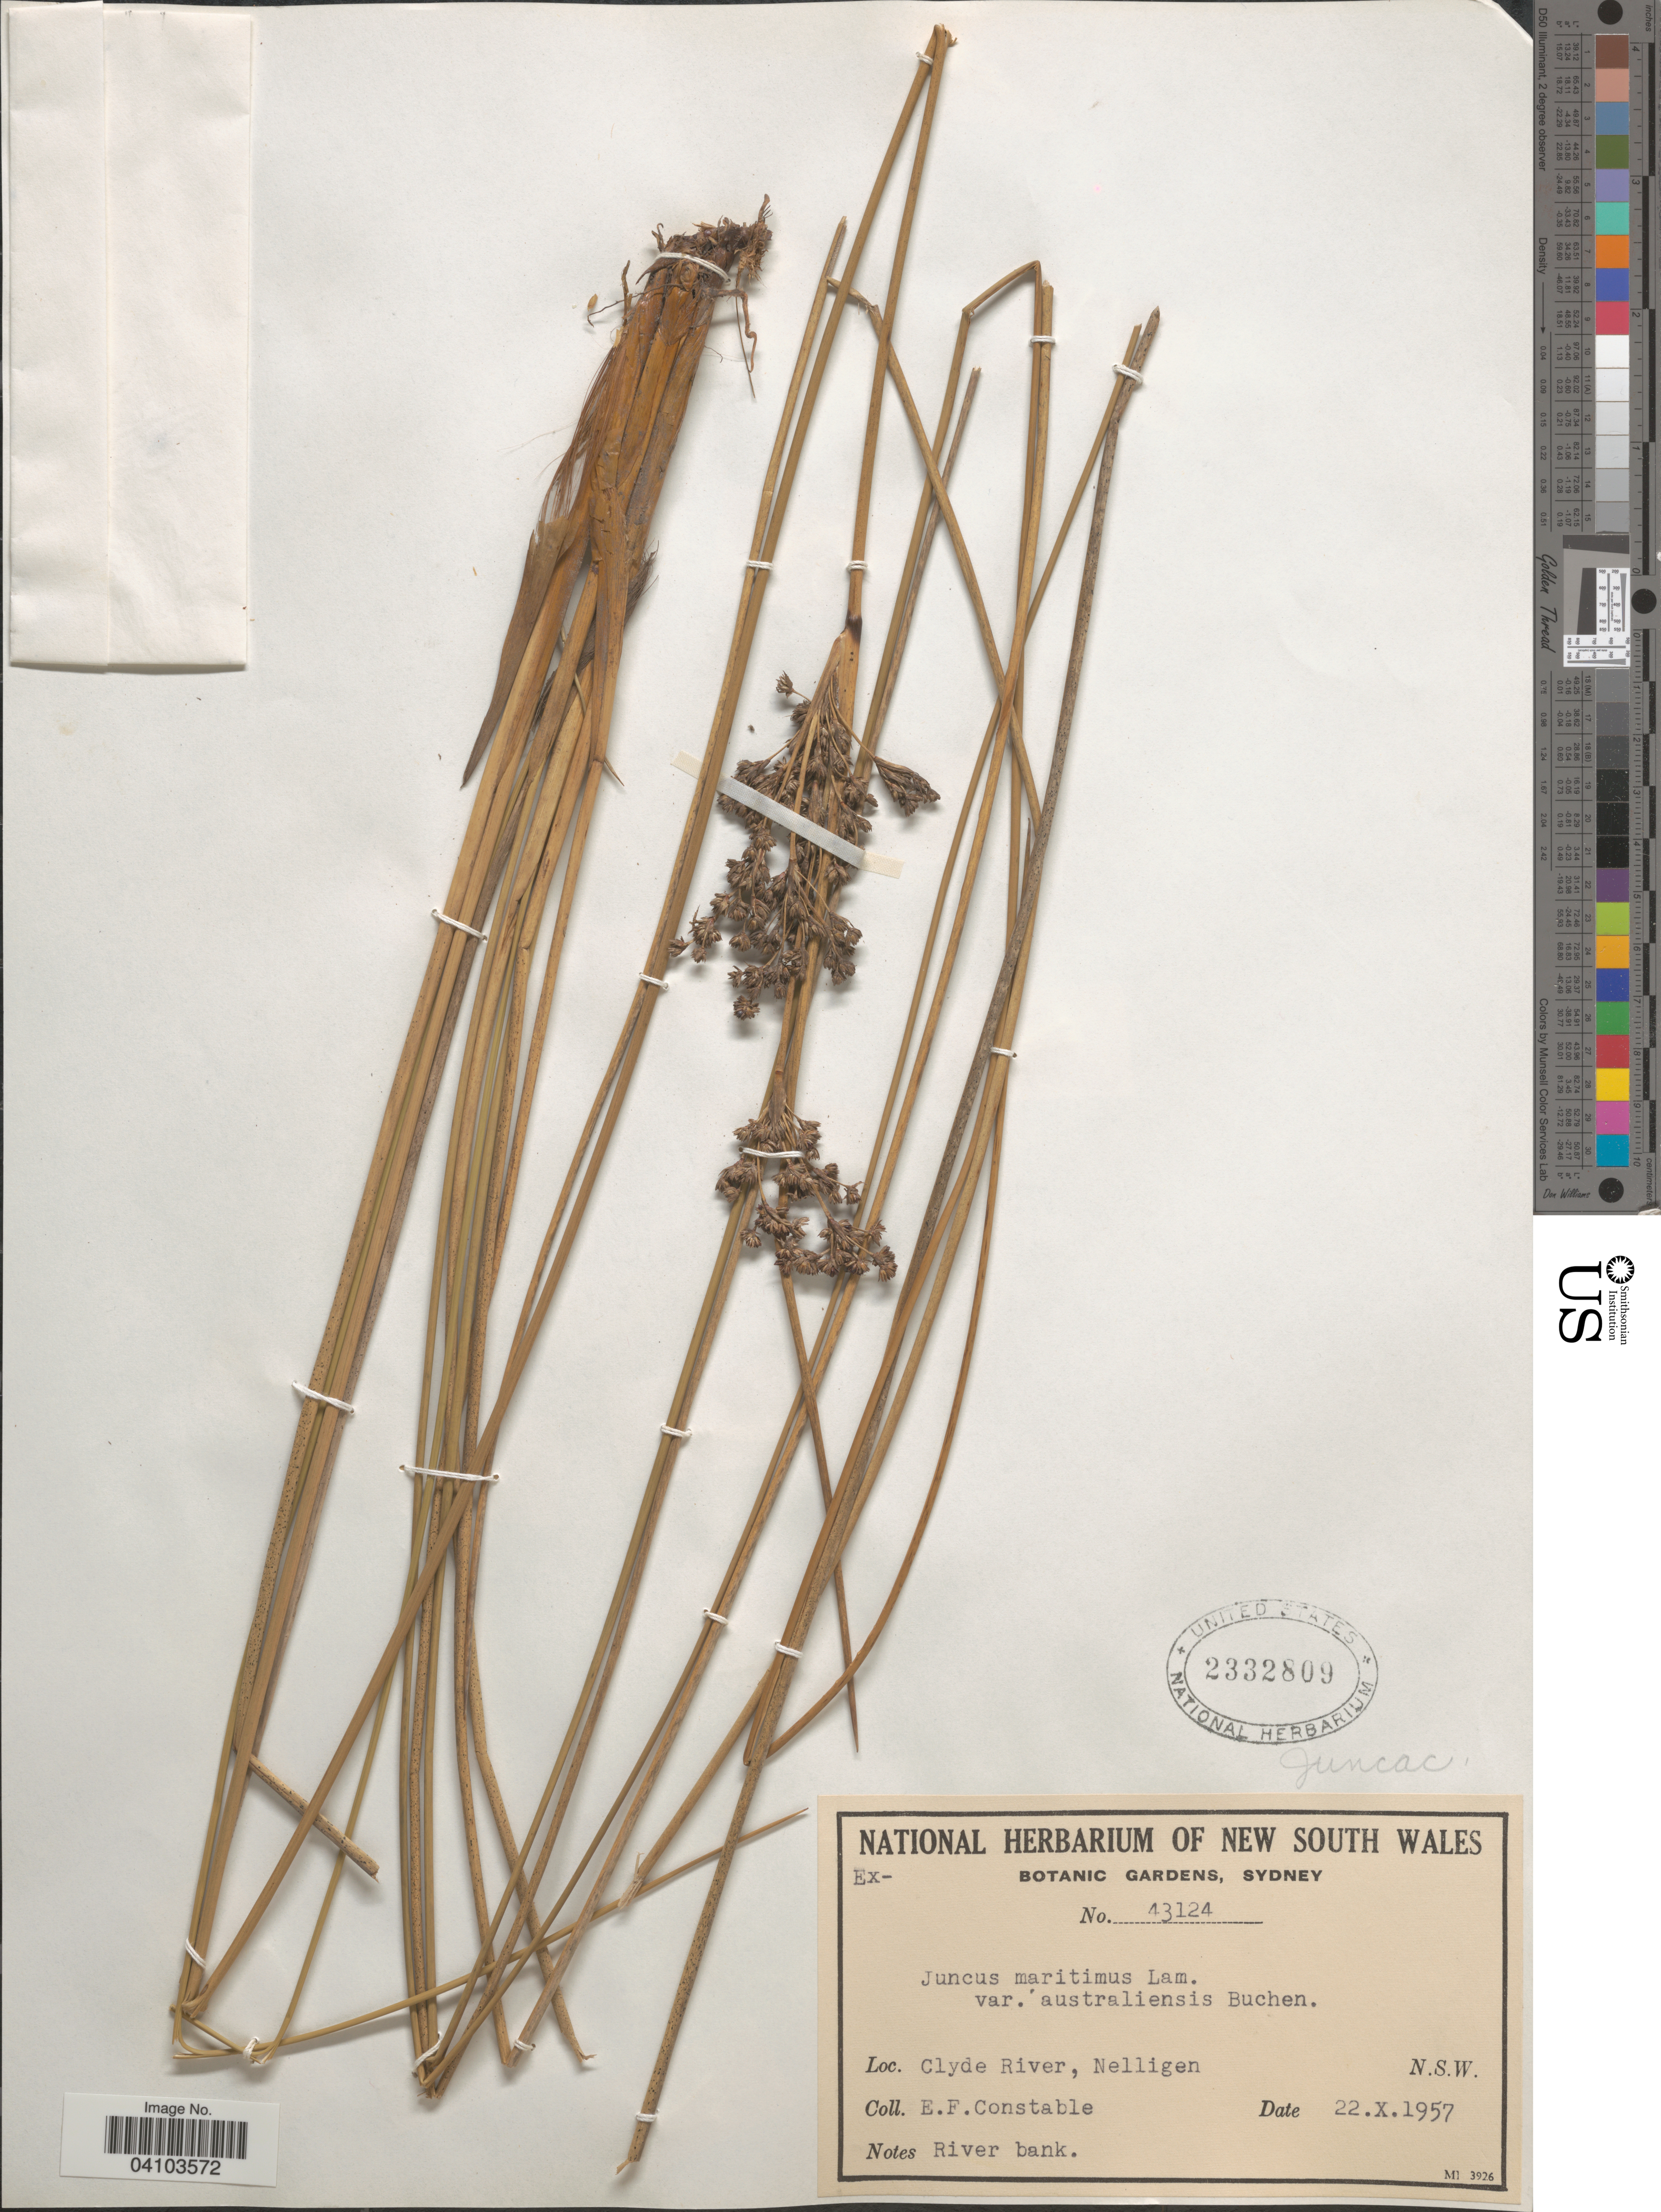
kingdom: Plantae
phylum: Tracheophyta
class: Liliopsida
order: Poales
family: Juncaceae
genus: Juncus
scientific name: Juncus maritimus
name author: Lam.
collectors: E. F. Constable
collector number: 43124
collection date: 1957-10-22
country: Australia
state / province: New South Wales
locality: Clyde River, Nelligen.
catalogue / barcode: US 2332809